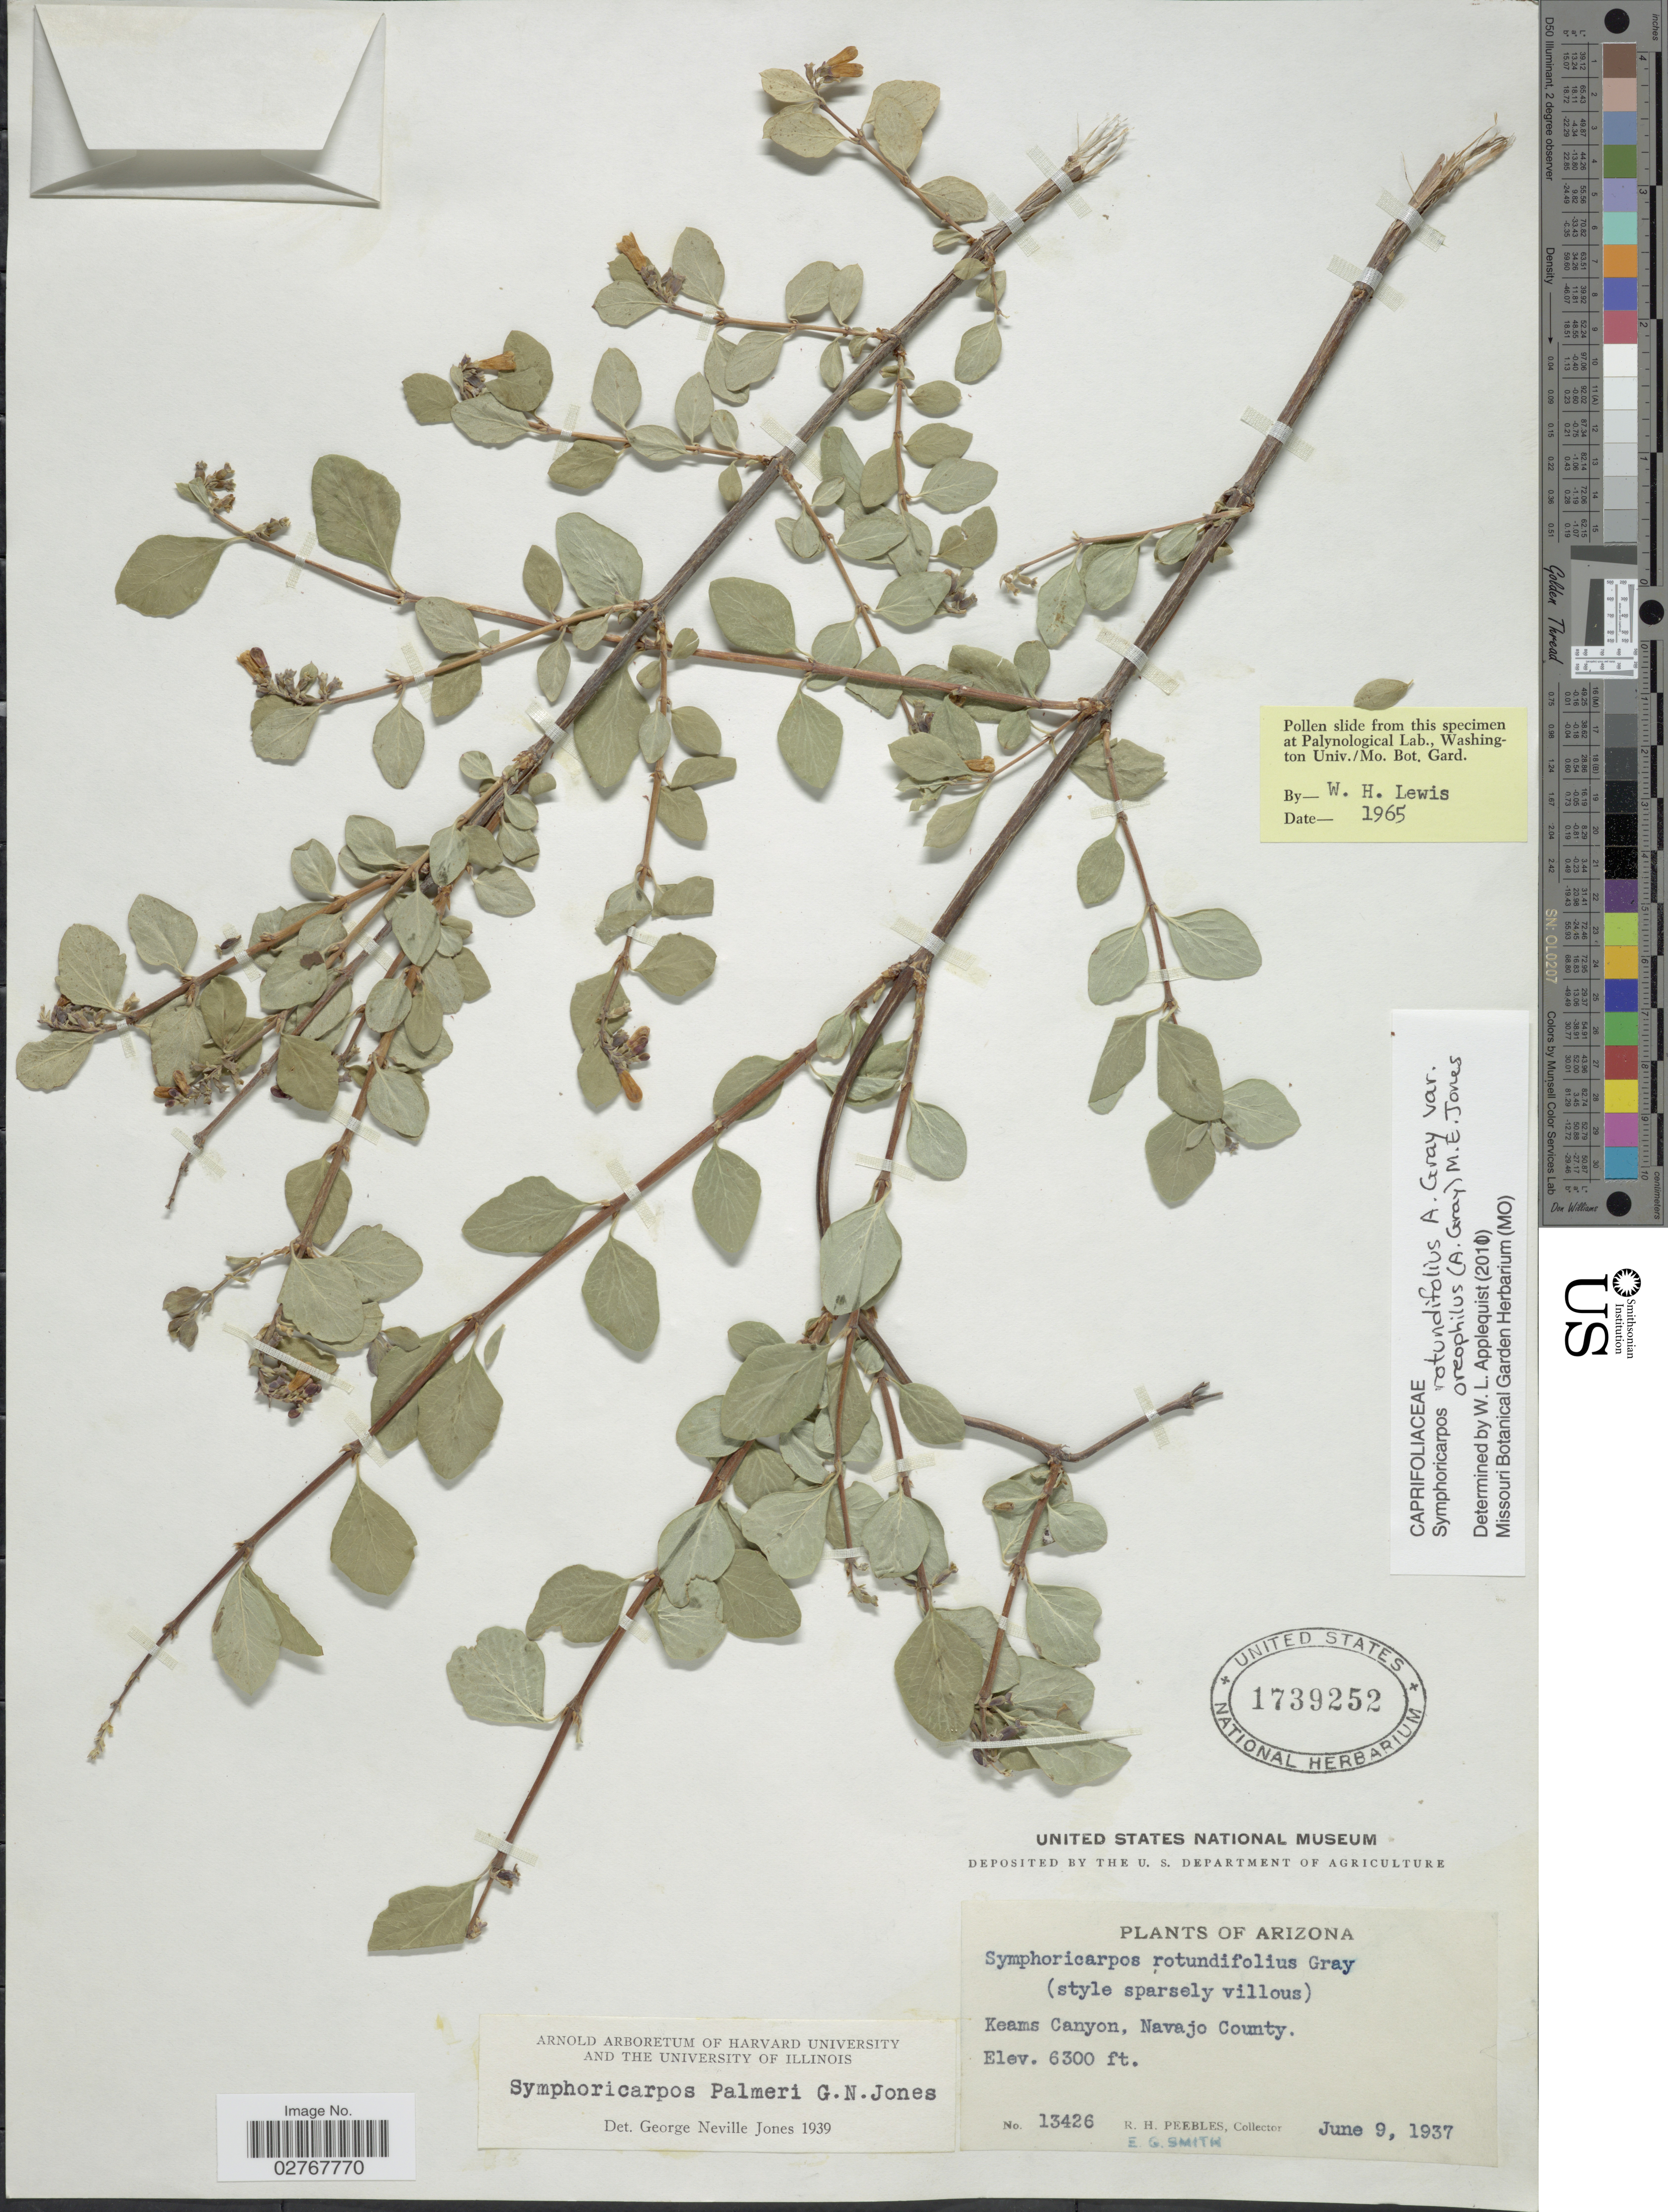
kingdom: Plantae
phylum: Tracheophyta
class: Magnoliopsida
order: Dipsacales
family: Caprifoliaceae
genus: Symphoricarpos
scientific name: Symphoricarpos rotundifolius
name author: A. Gray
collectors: R. H. Peebles & E. G. Smith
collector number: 13426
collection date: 1937-06-09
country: United States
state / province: Arizona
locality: Keams Canyon, Navajo County.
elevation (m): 1920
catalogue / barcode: US 1739252